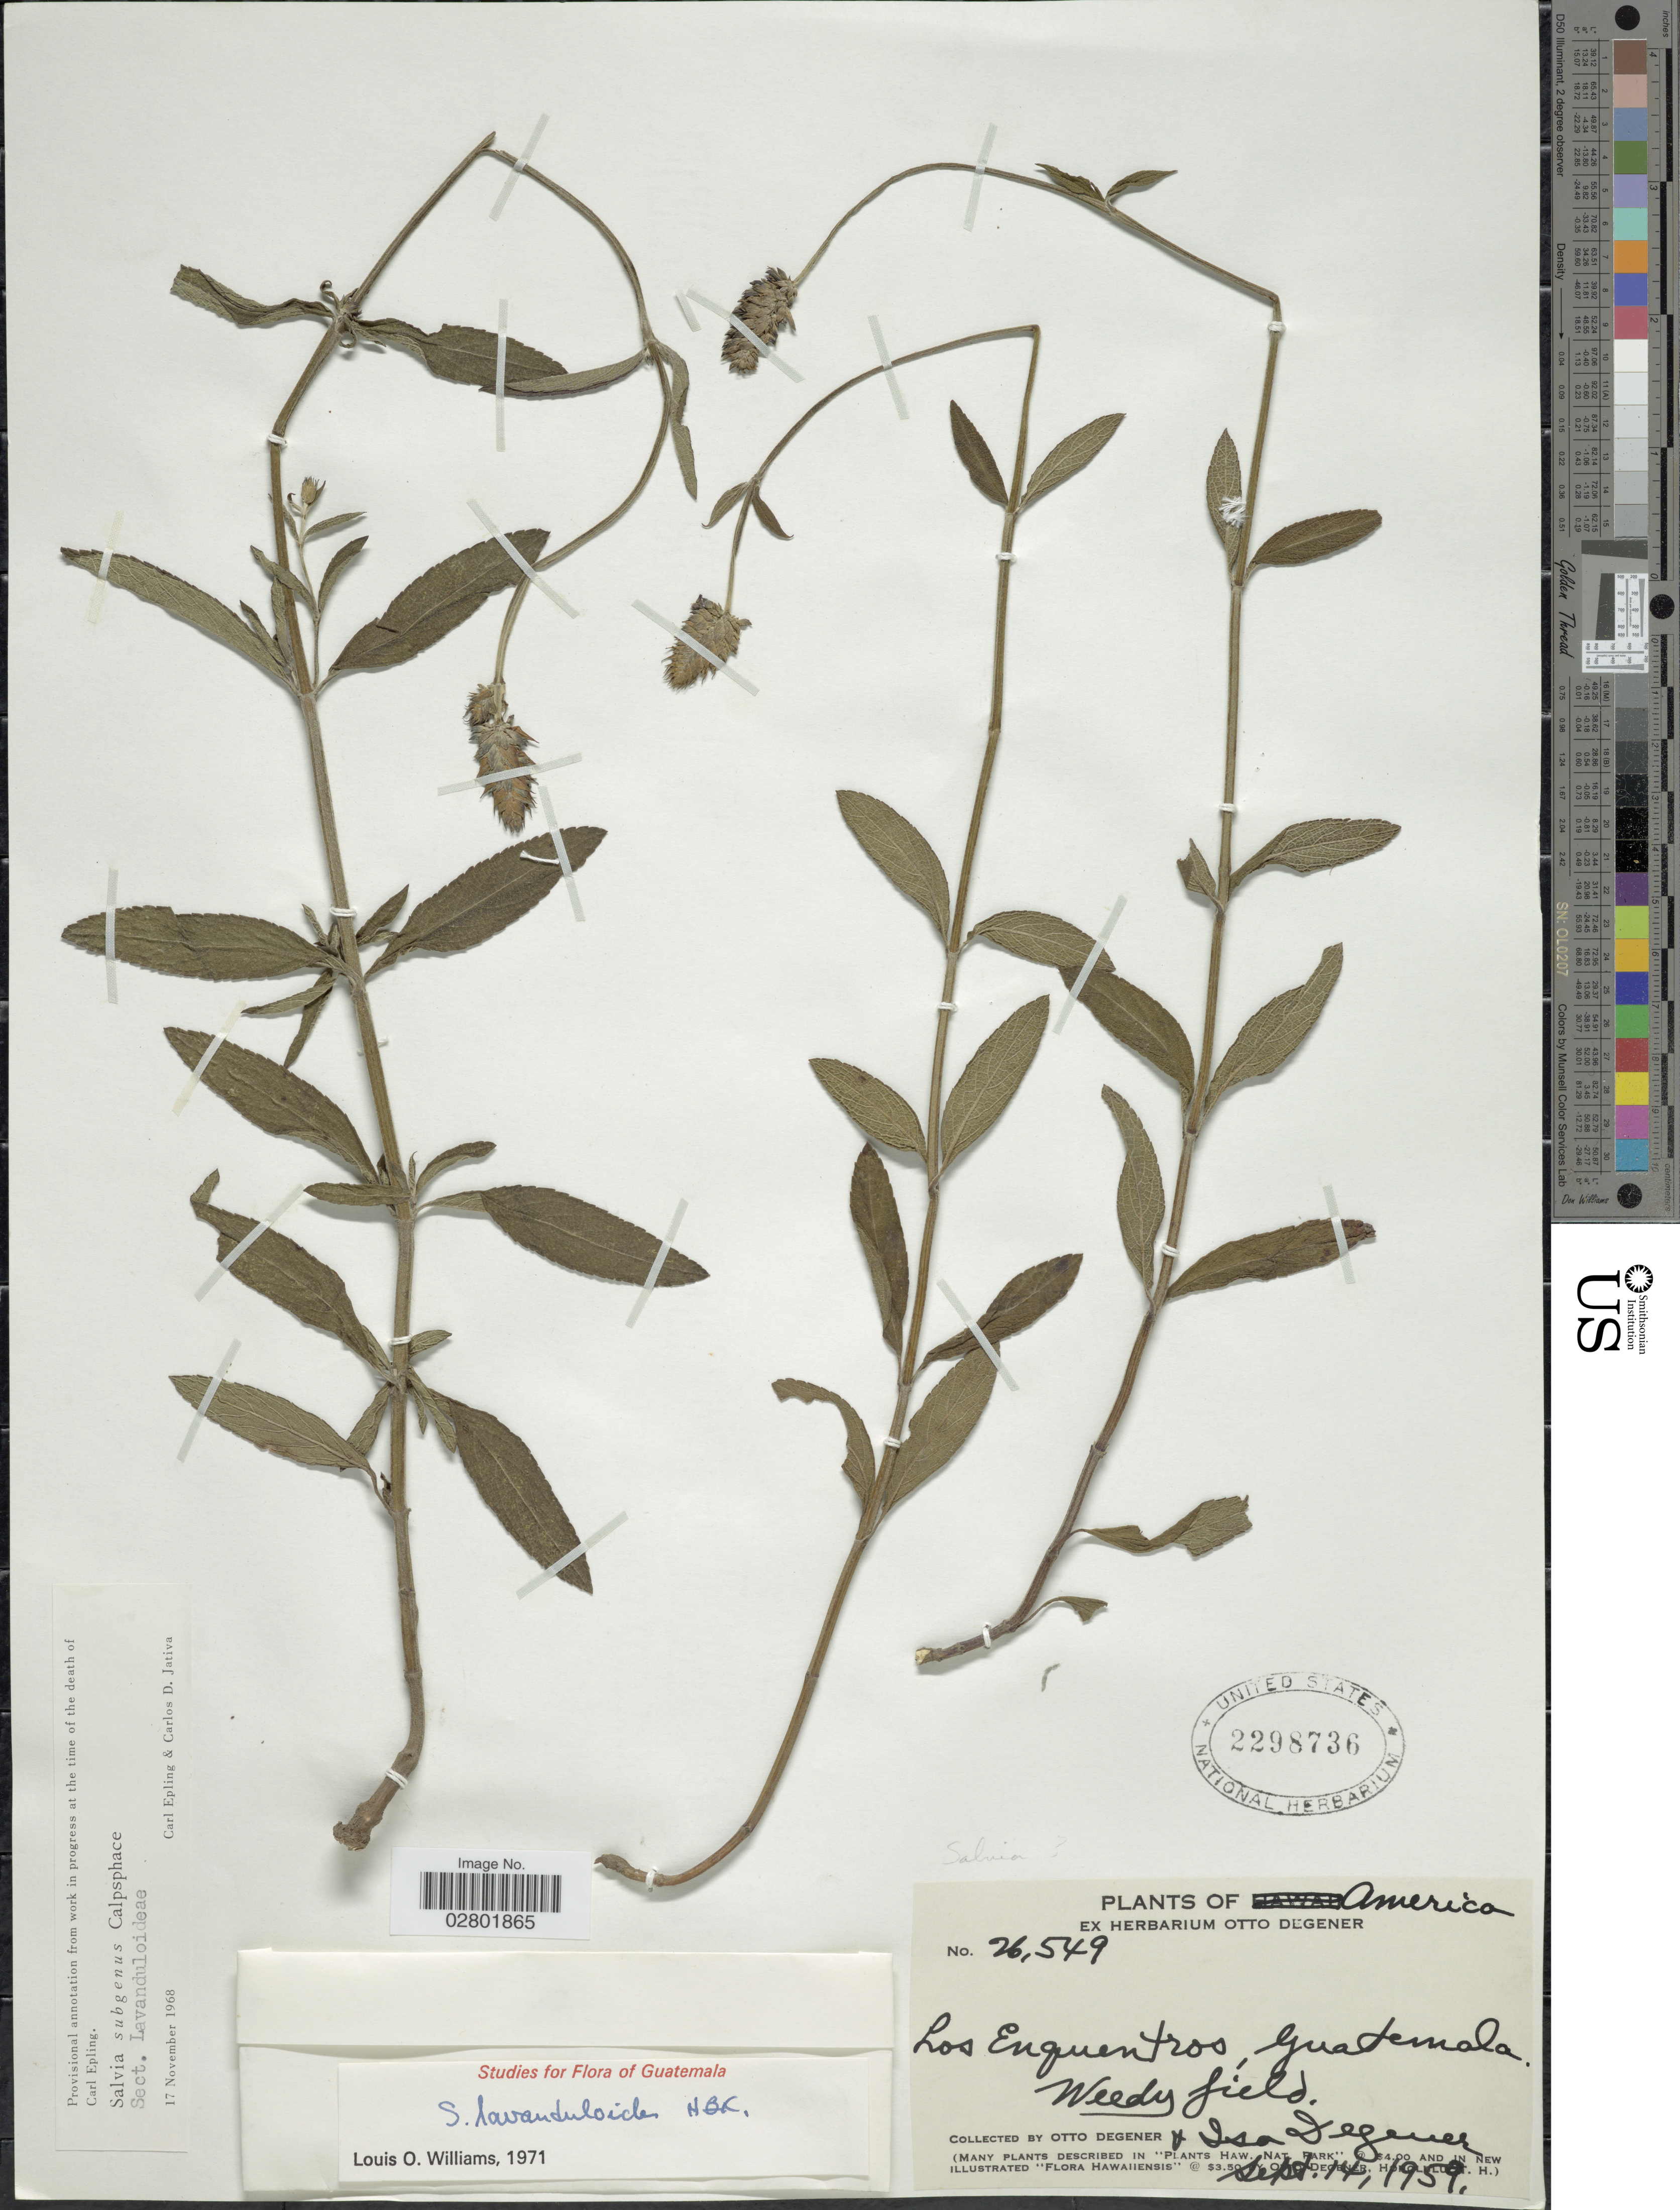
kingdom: Plantae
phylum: Tracheophyta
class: Magnoliopsida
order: Lamiales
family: Lamiaceae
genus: Salvia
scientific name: Salvia lavanduloides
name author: Kunth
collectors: O. Degener & I. Degener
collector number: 26549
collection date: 1959-09-14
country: Guatemala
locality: Los Enquentros.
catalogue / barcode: US 2298736